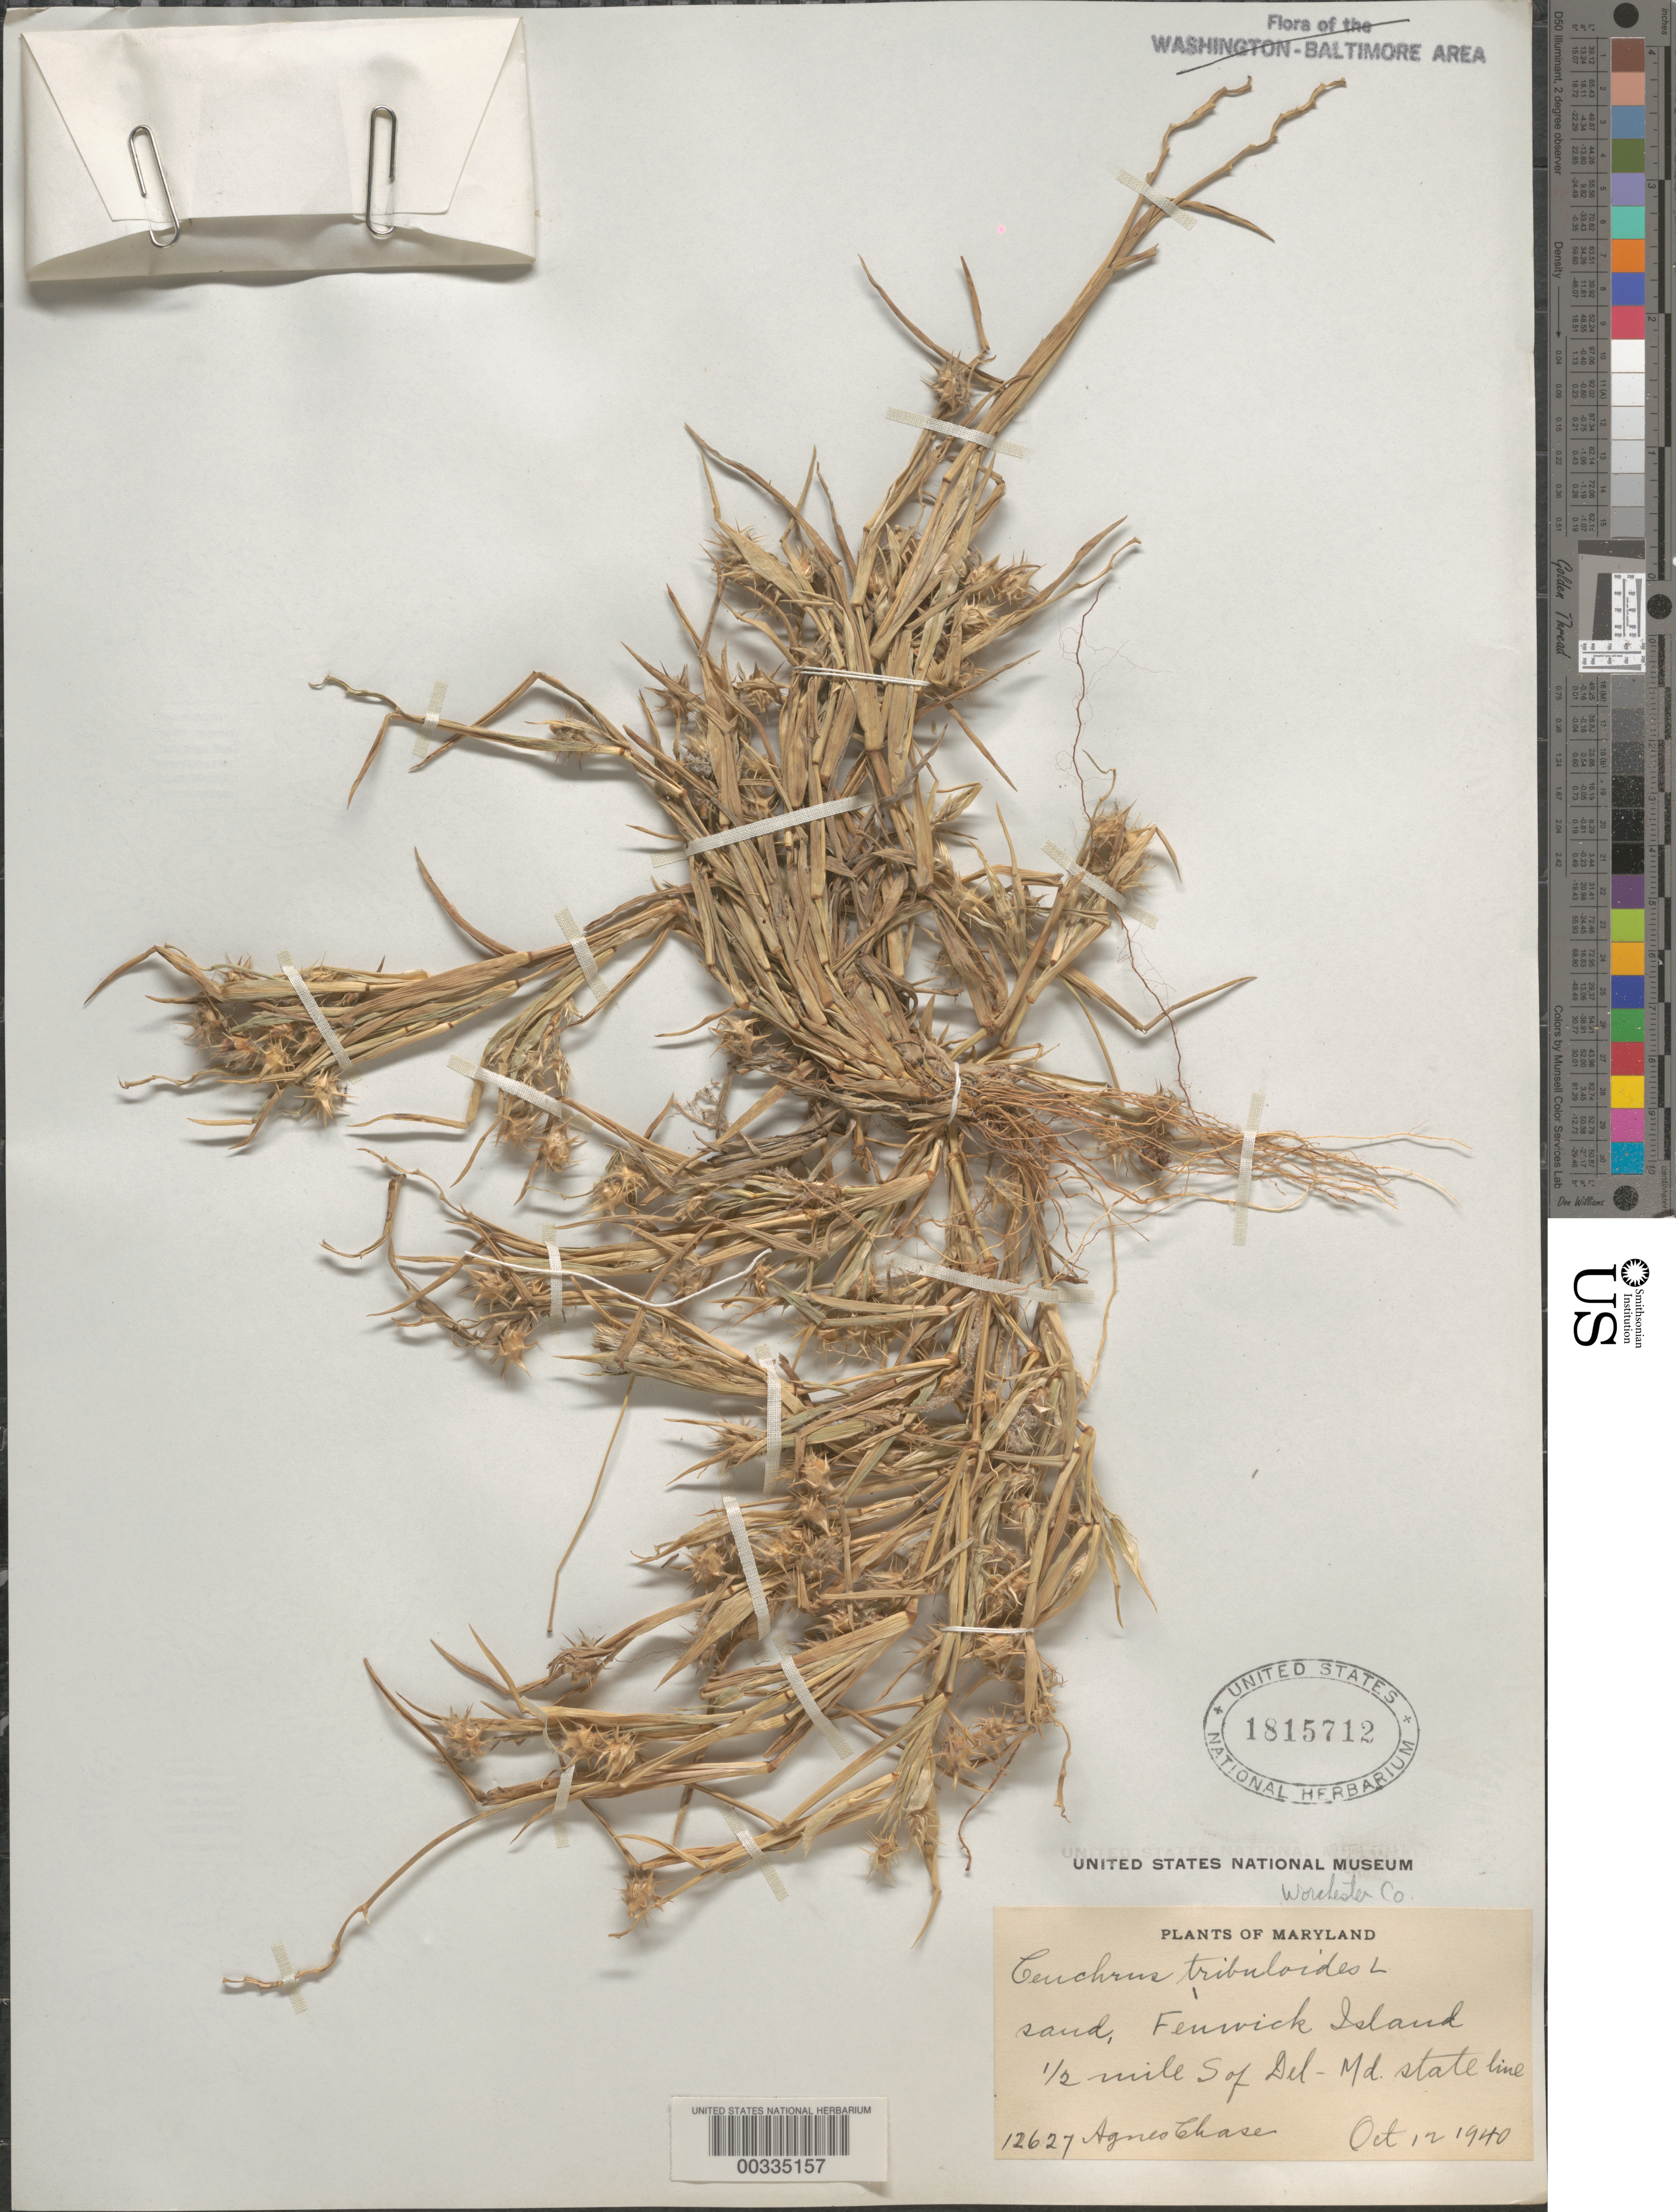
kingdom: Plantae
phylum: Tracheophyta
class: Liliopsida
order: Poales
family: Poaceae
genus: Cenchrus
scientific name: Cenchrus tribuloides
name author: L.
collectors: A. Chase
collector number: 12627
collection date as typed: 12 Oct 1940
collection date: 1940-10-12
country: United States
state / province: Maryland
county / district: Worcester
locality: Fenwick island, 1/2 mi. s of del-md state line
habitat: Sand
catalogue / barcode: US 1815712